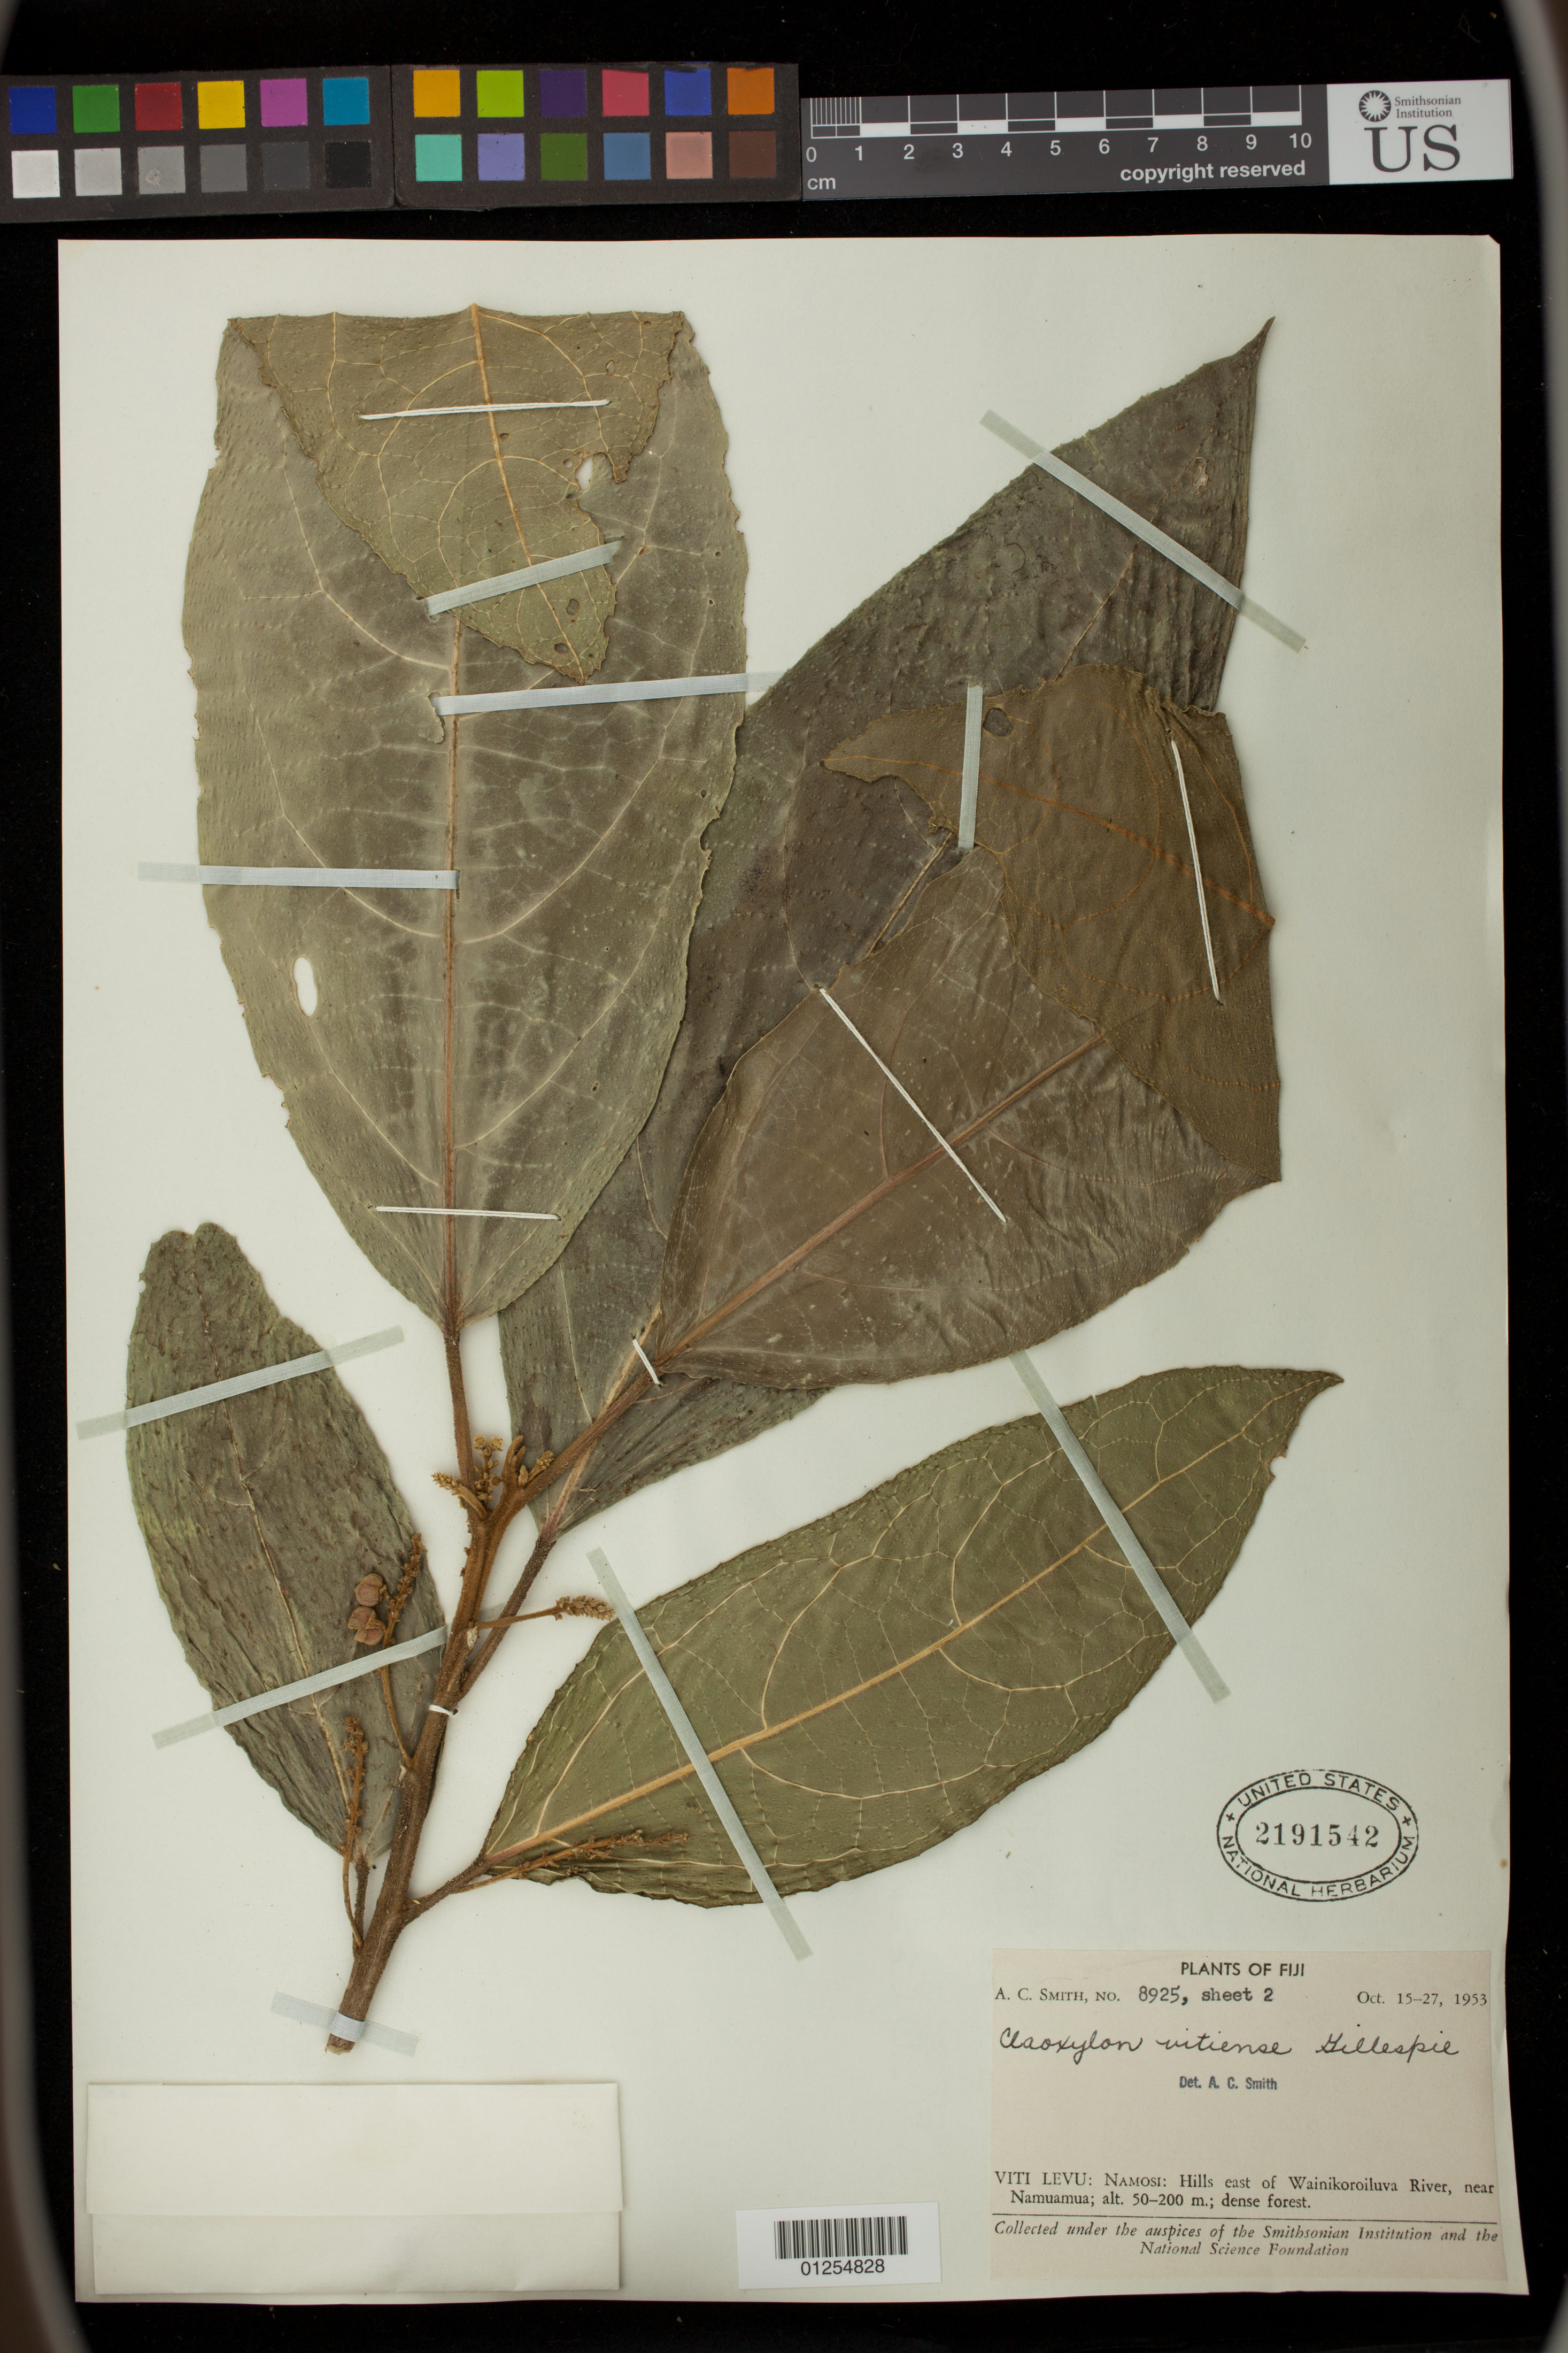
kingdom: Plantae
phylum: Tracheophyta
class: Magnoliopsida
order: Malpighiales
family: Euphorbiaceae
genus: Claoxylon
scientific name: Claoxylon vitiense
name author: Gillespie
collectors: A. C. Smith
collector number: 8925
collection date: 1953-10-15/1953-10-27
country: Fiji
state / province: Central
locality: Viti Levu: Namosi: east of Wainikoroiluva River, near Namuamua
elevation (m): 50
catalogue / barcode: US 2191542